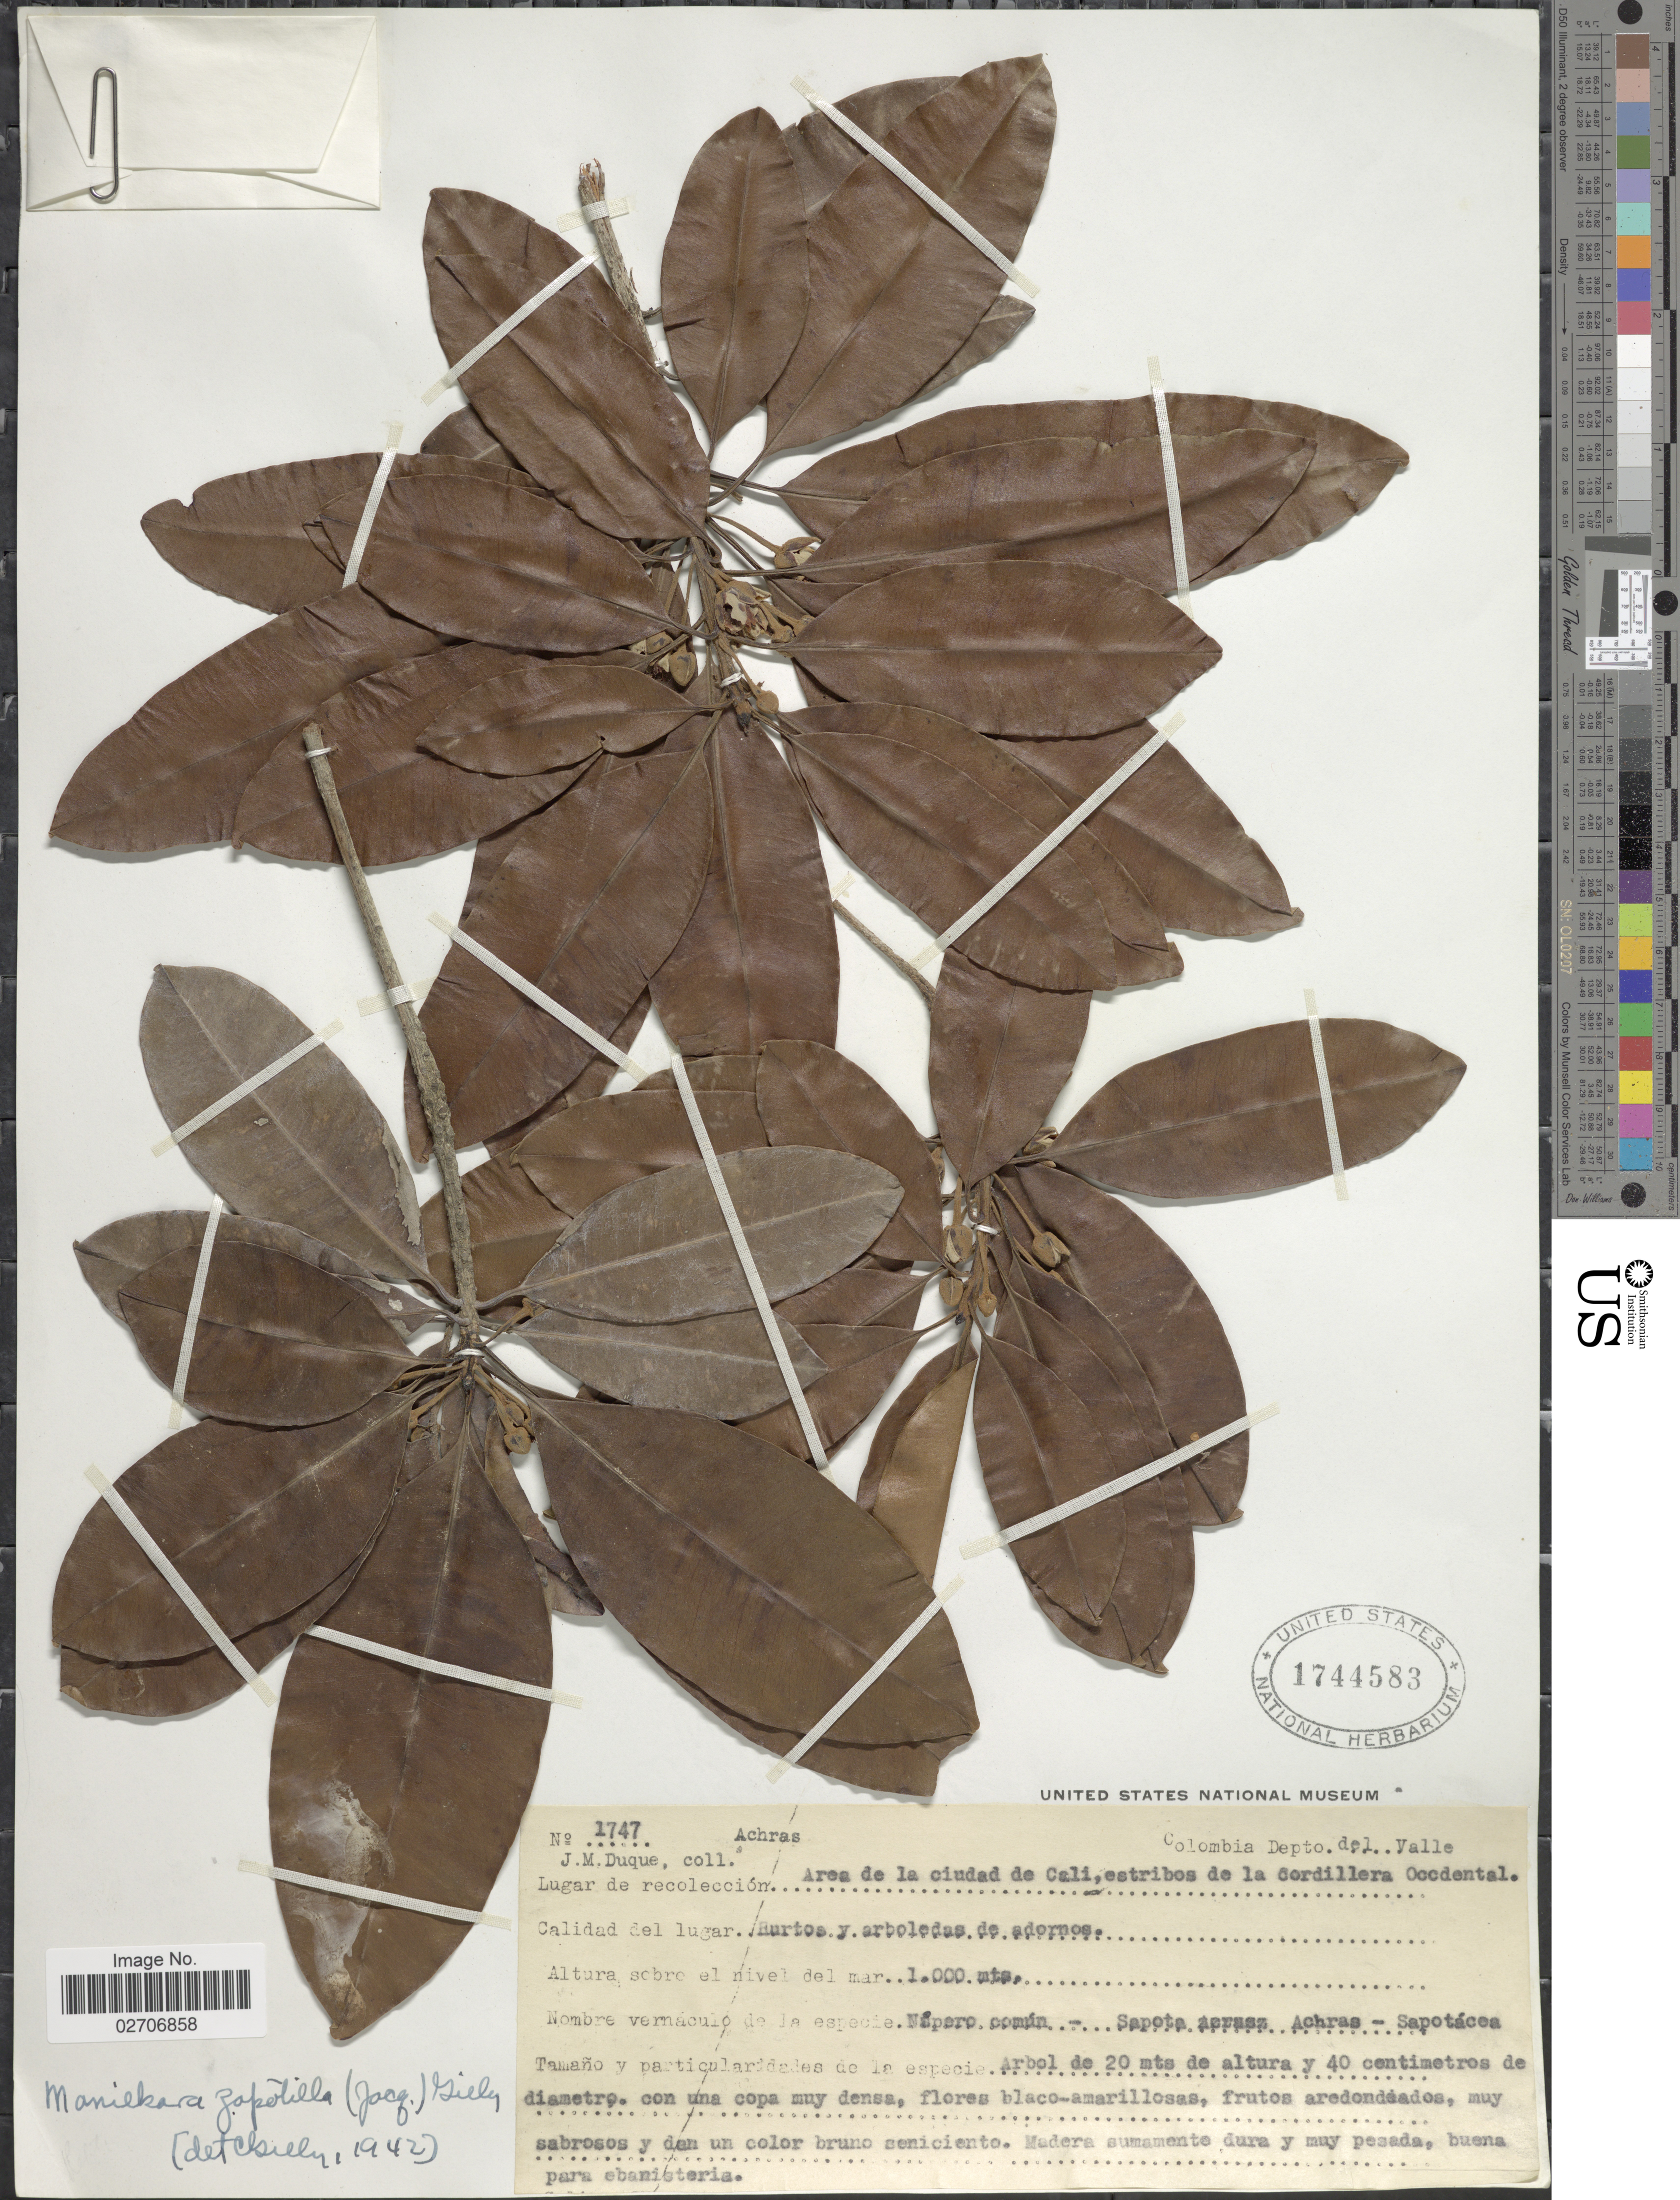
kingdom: Plantae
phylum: Tracheophyta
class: Magnoliopsida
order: Ericales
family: Sapotaceae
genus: Manilkara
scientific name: Manilkara zapota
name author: (L.) P. Royen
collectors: J. Duque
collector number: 1747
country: Colombia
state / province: Valle del Cauca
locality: Depto. del Valle, area de la ciudad de Cali, Estribos de la cordillera Occidental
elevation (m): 1000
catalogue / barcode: US 1744583